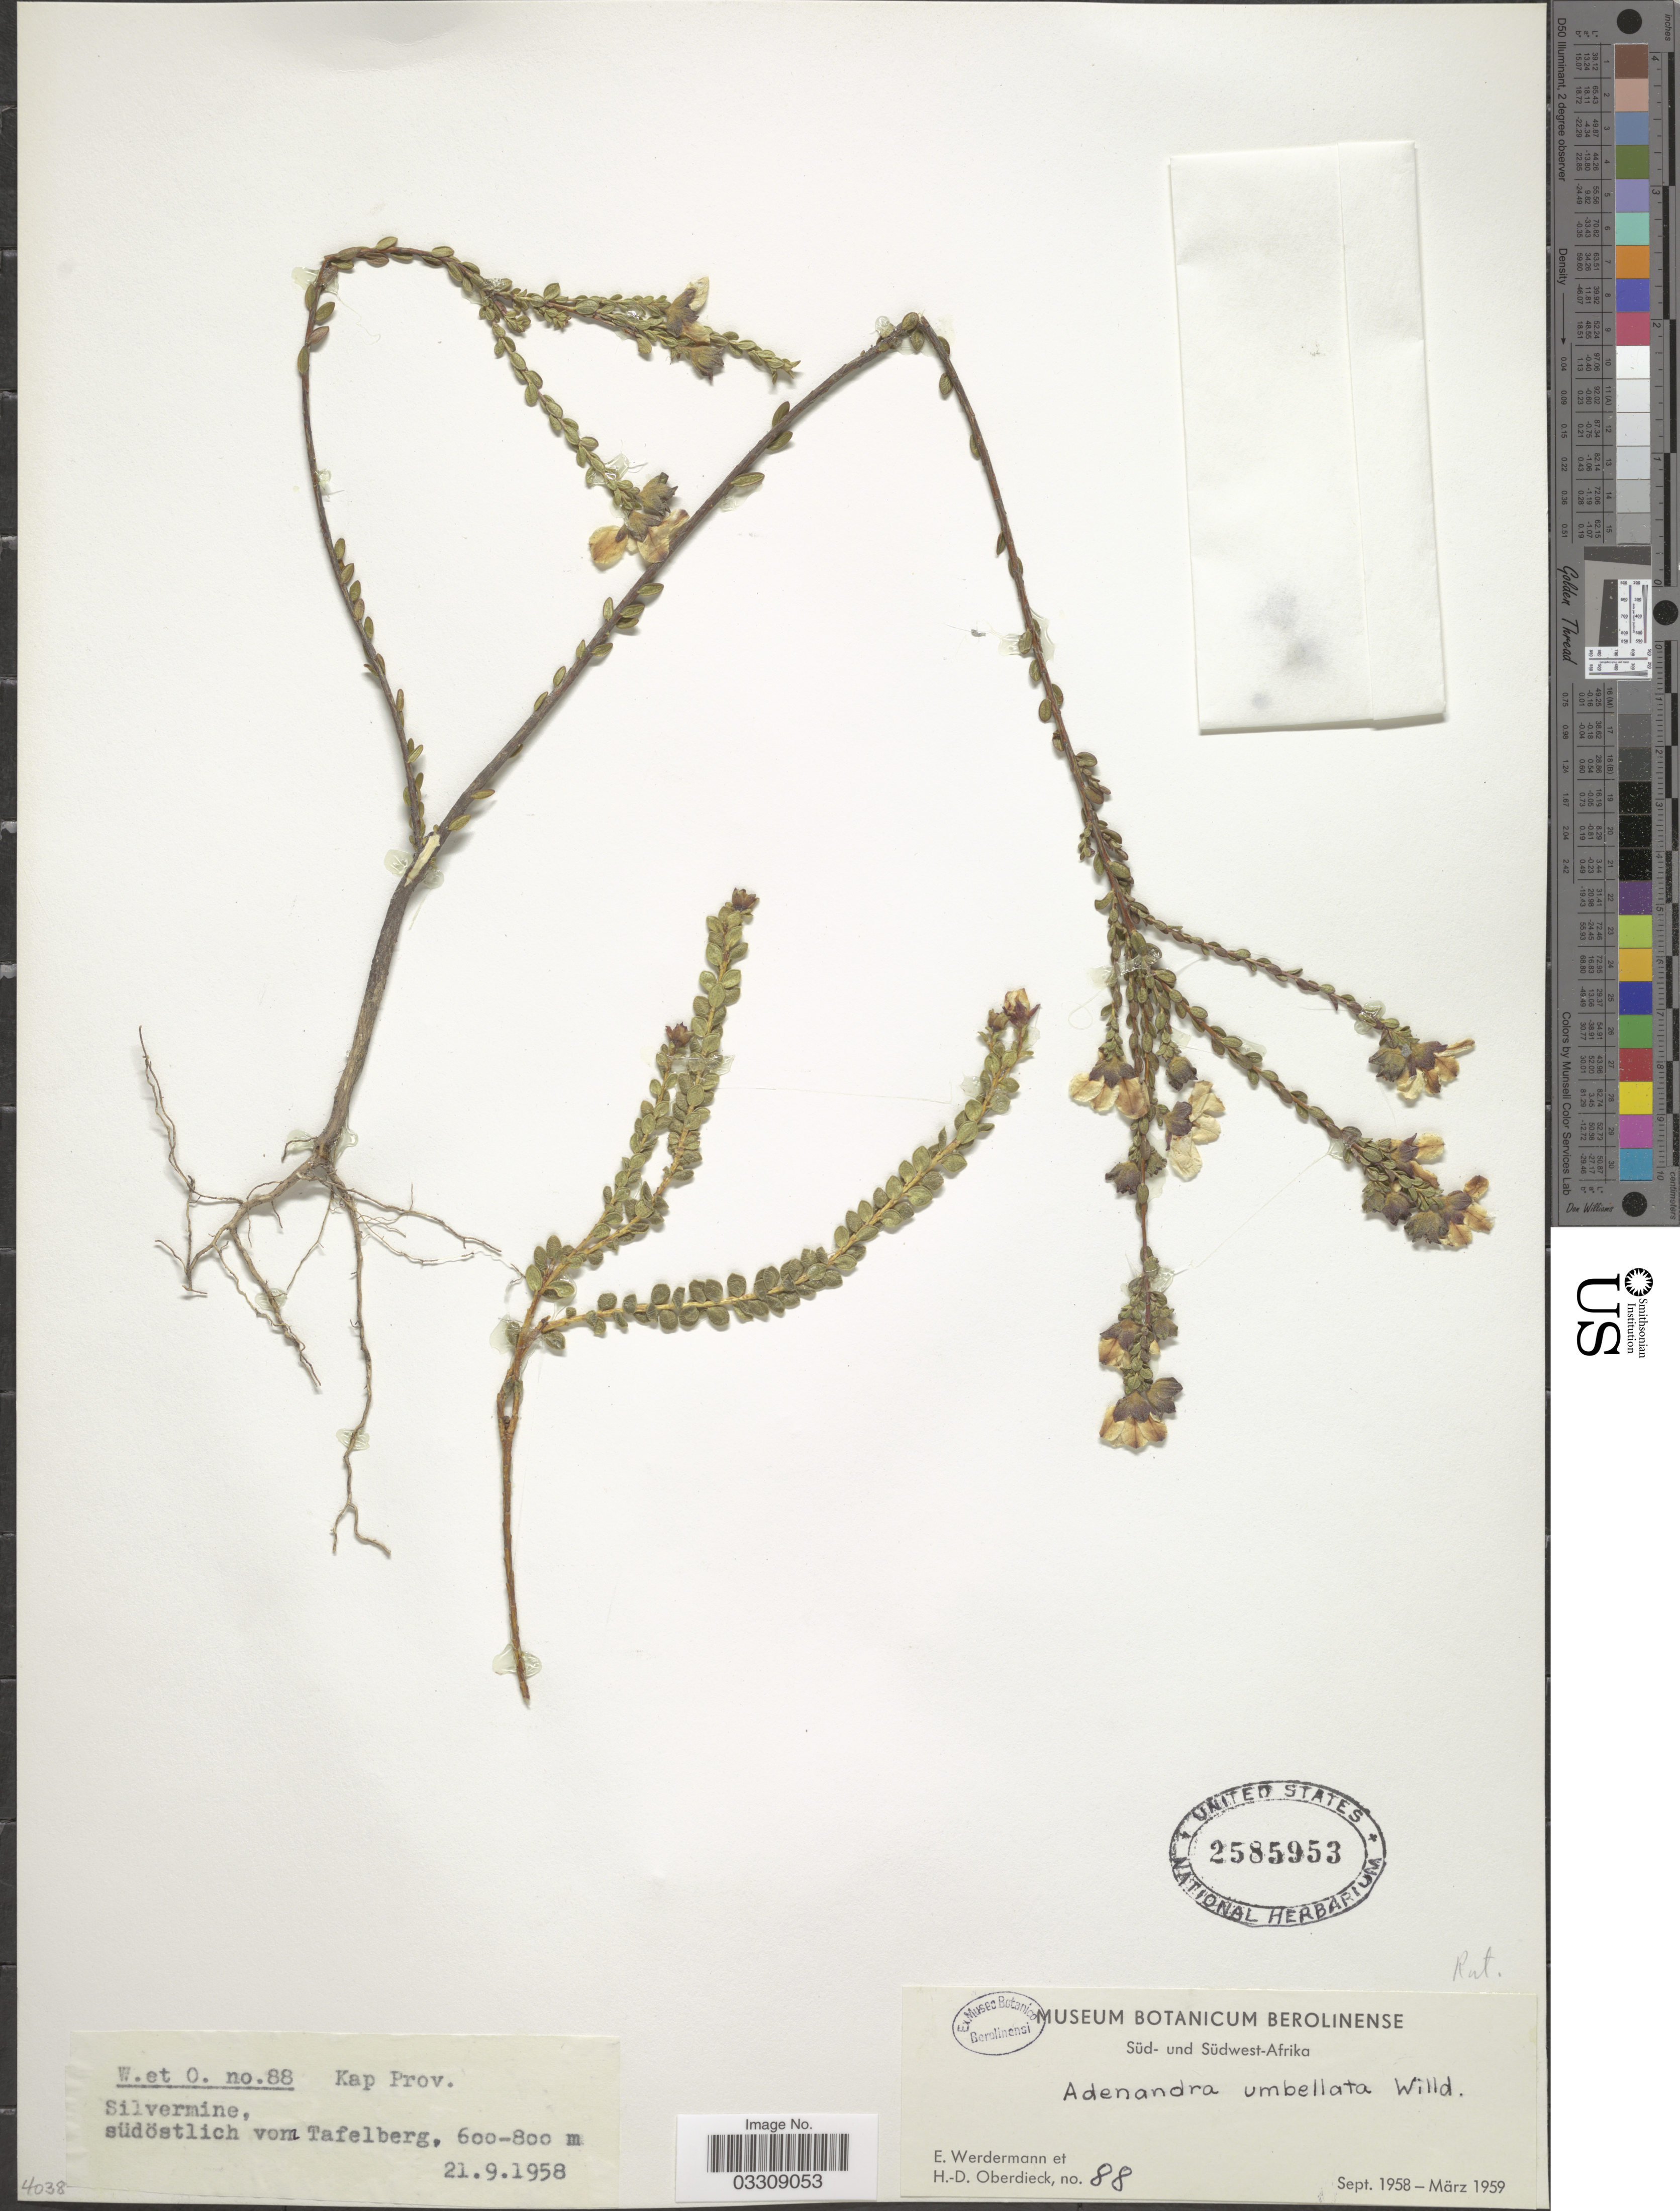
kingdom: Plantae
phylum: Tracheophyta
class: Magnoliopsida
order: Sapindales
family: Rutaceae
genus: Agathosma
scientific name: Agathosma umbellata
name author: (Thunb.) Sond.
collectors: E. Werdermann & H. Oberdieck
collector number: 88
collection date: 1958-09-21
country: South Africa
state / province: Western Cape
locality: Silvermine, südöstlich vom Tafelberg.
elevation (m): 600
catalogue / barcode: US 2585953